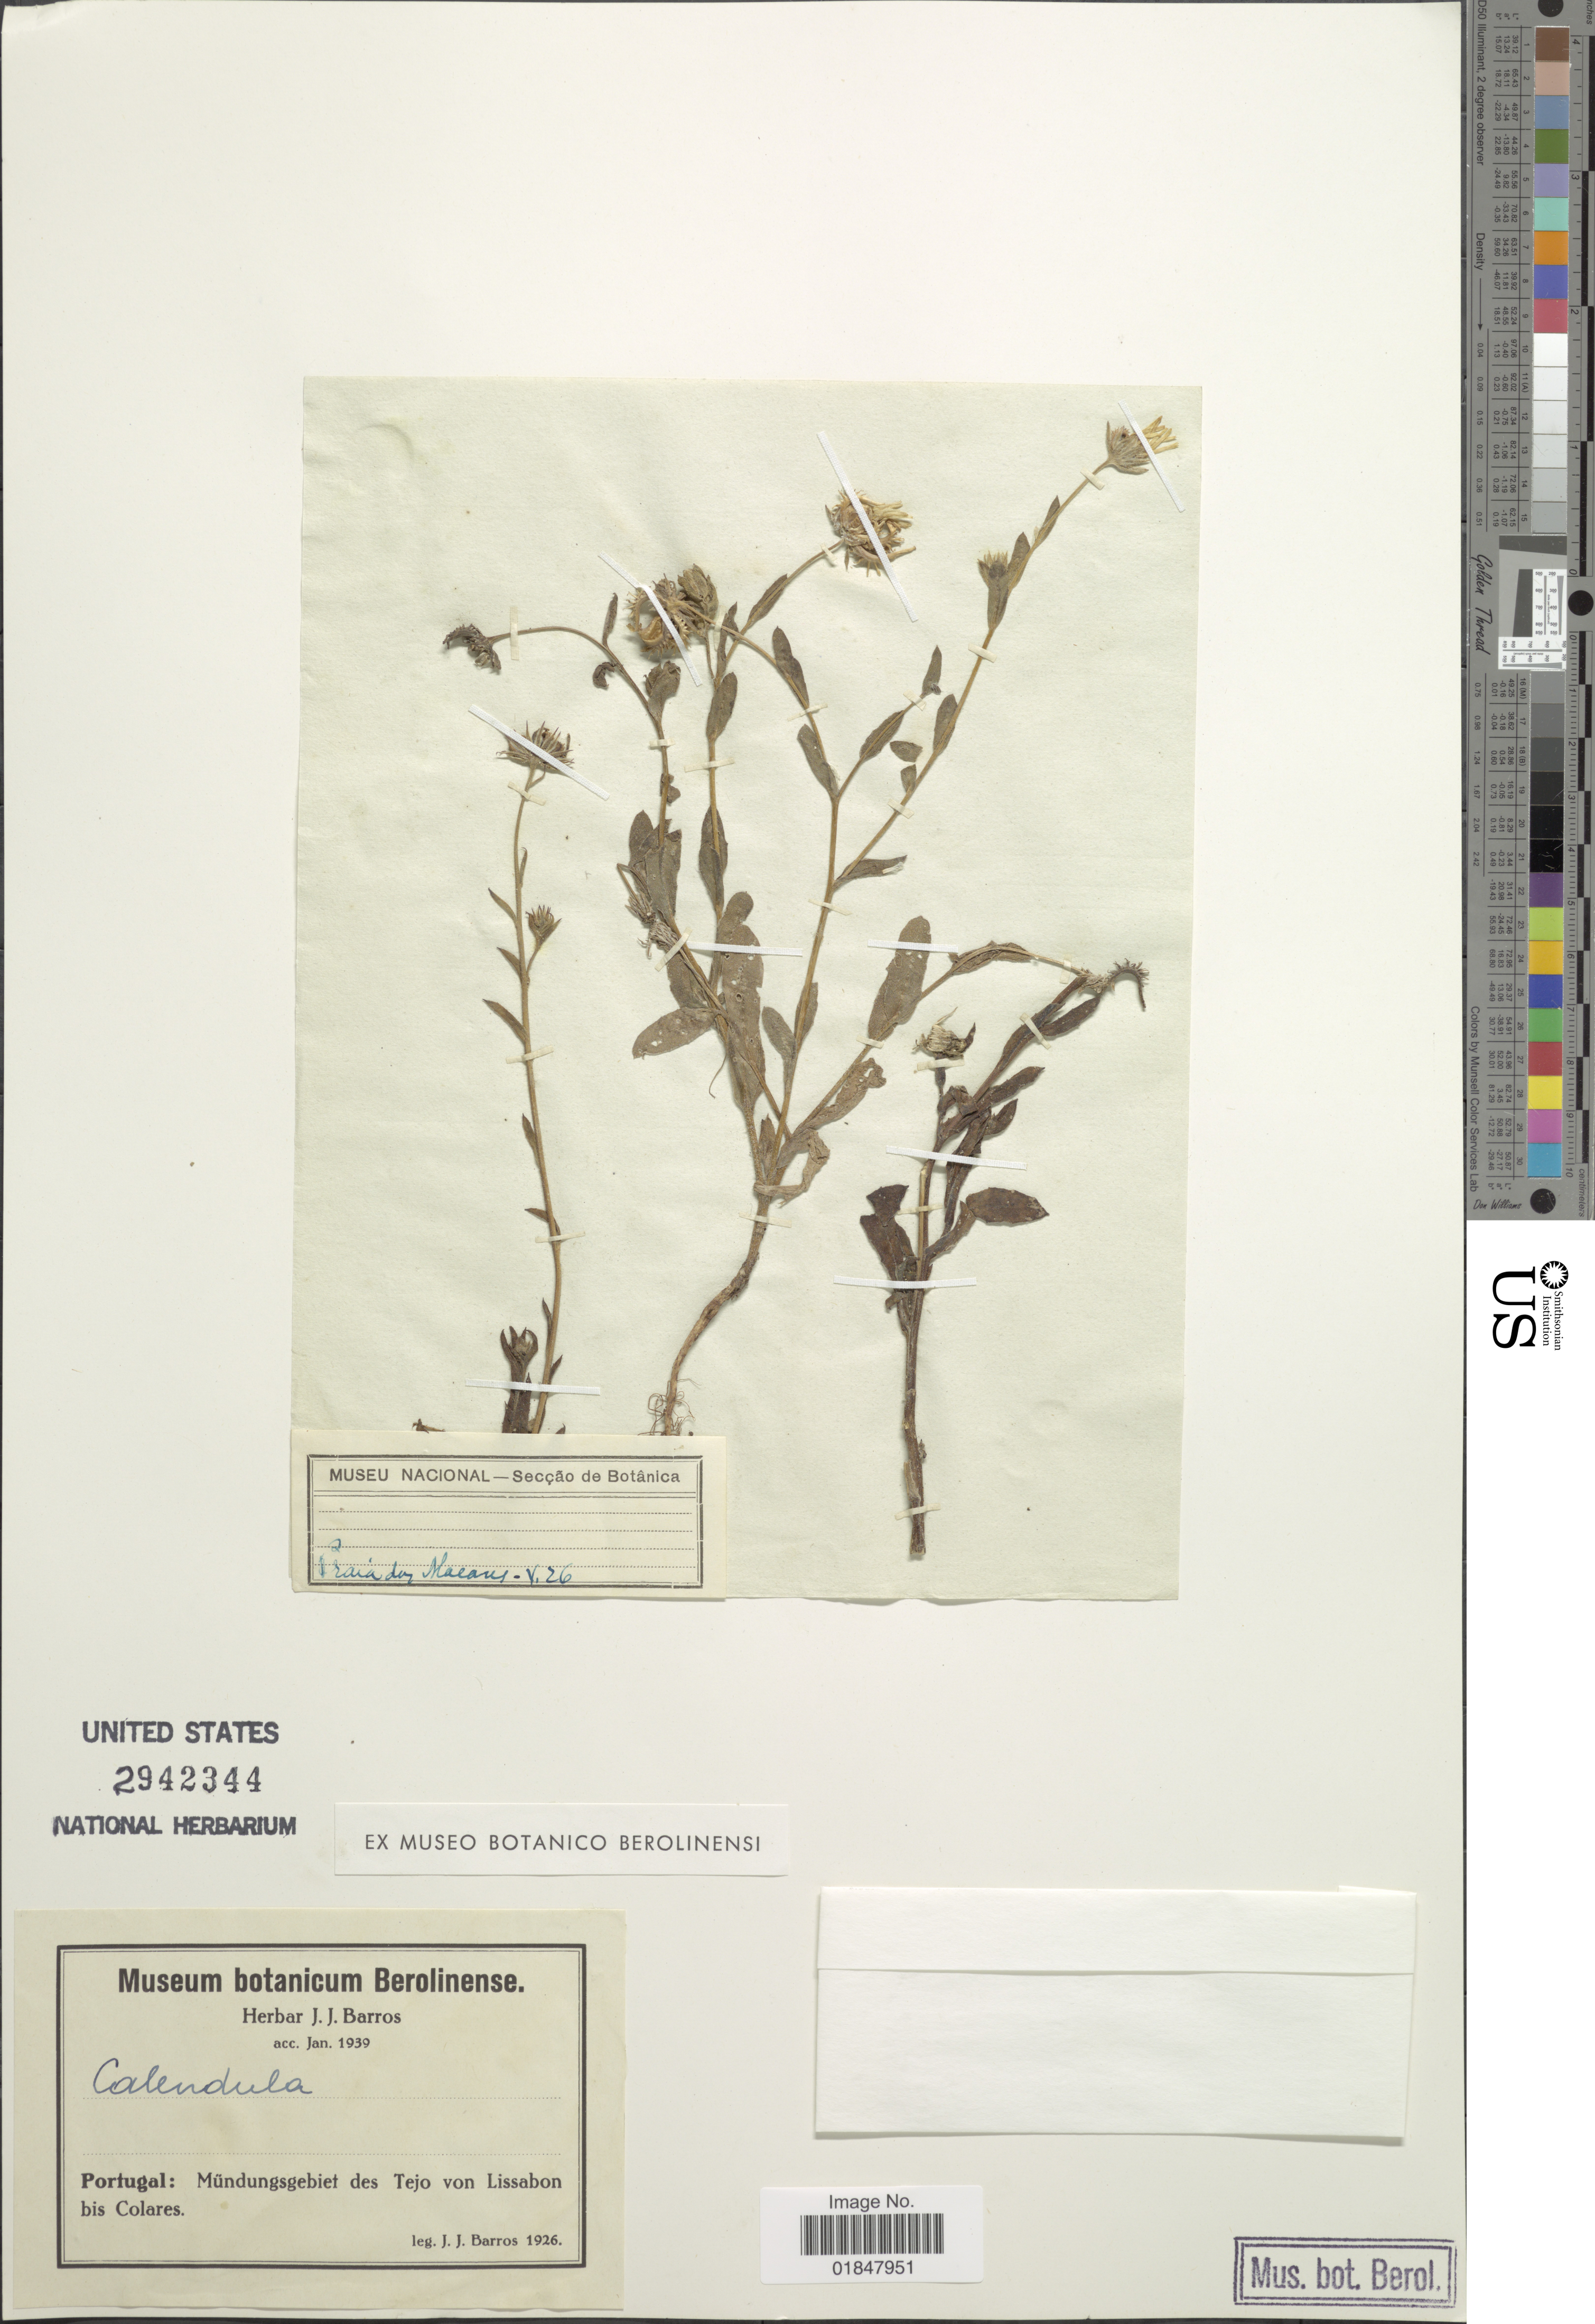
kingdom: Plantae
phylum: Tracheophyta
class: Magnoliopsida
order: Asterales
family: Asteraceae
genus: Calendula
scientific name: Calendula sp.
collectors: J. Barros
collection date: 1926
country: Portugal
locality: Mundungsgebiet des Tejo von Lissabon bis Colares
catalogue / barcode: US 2942344